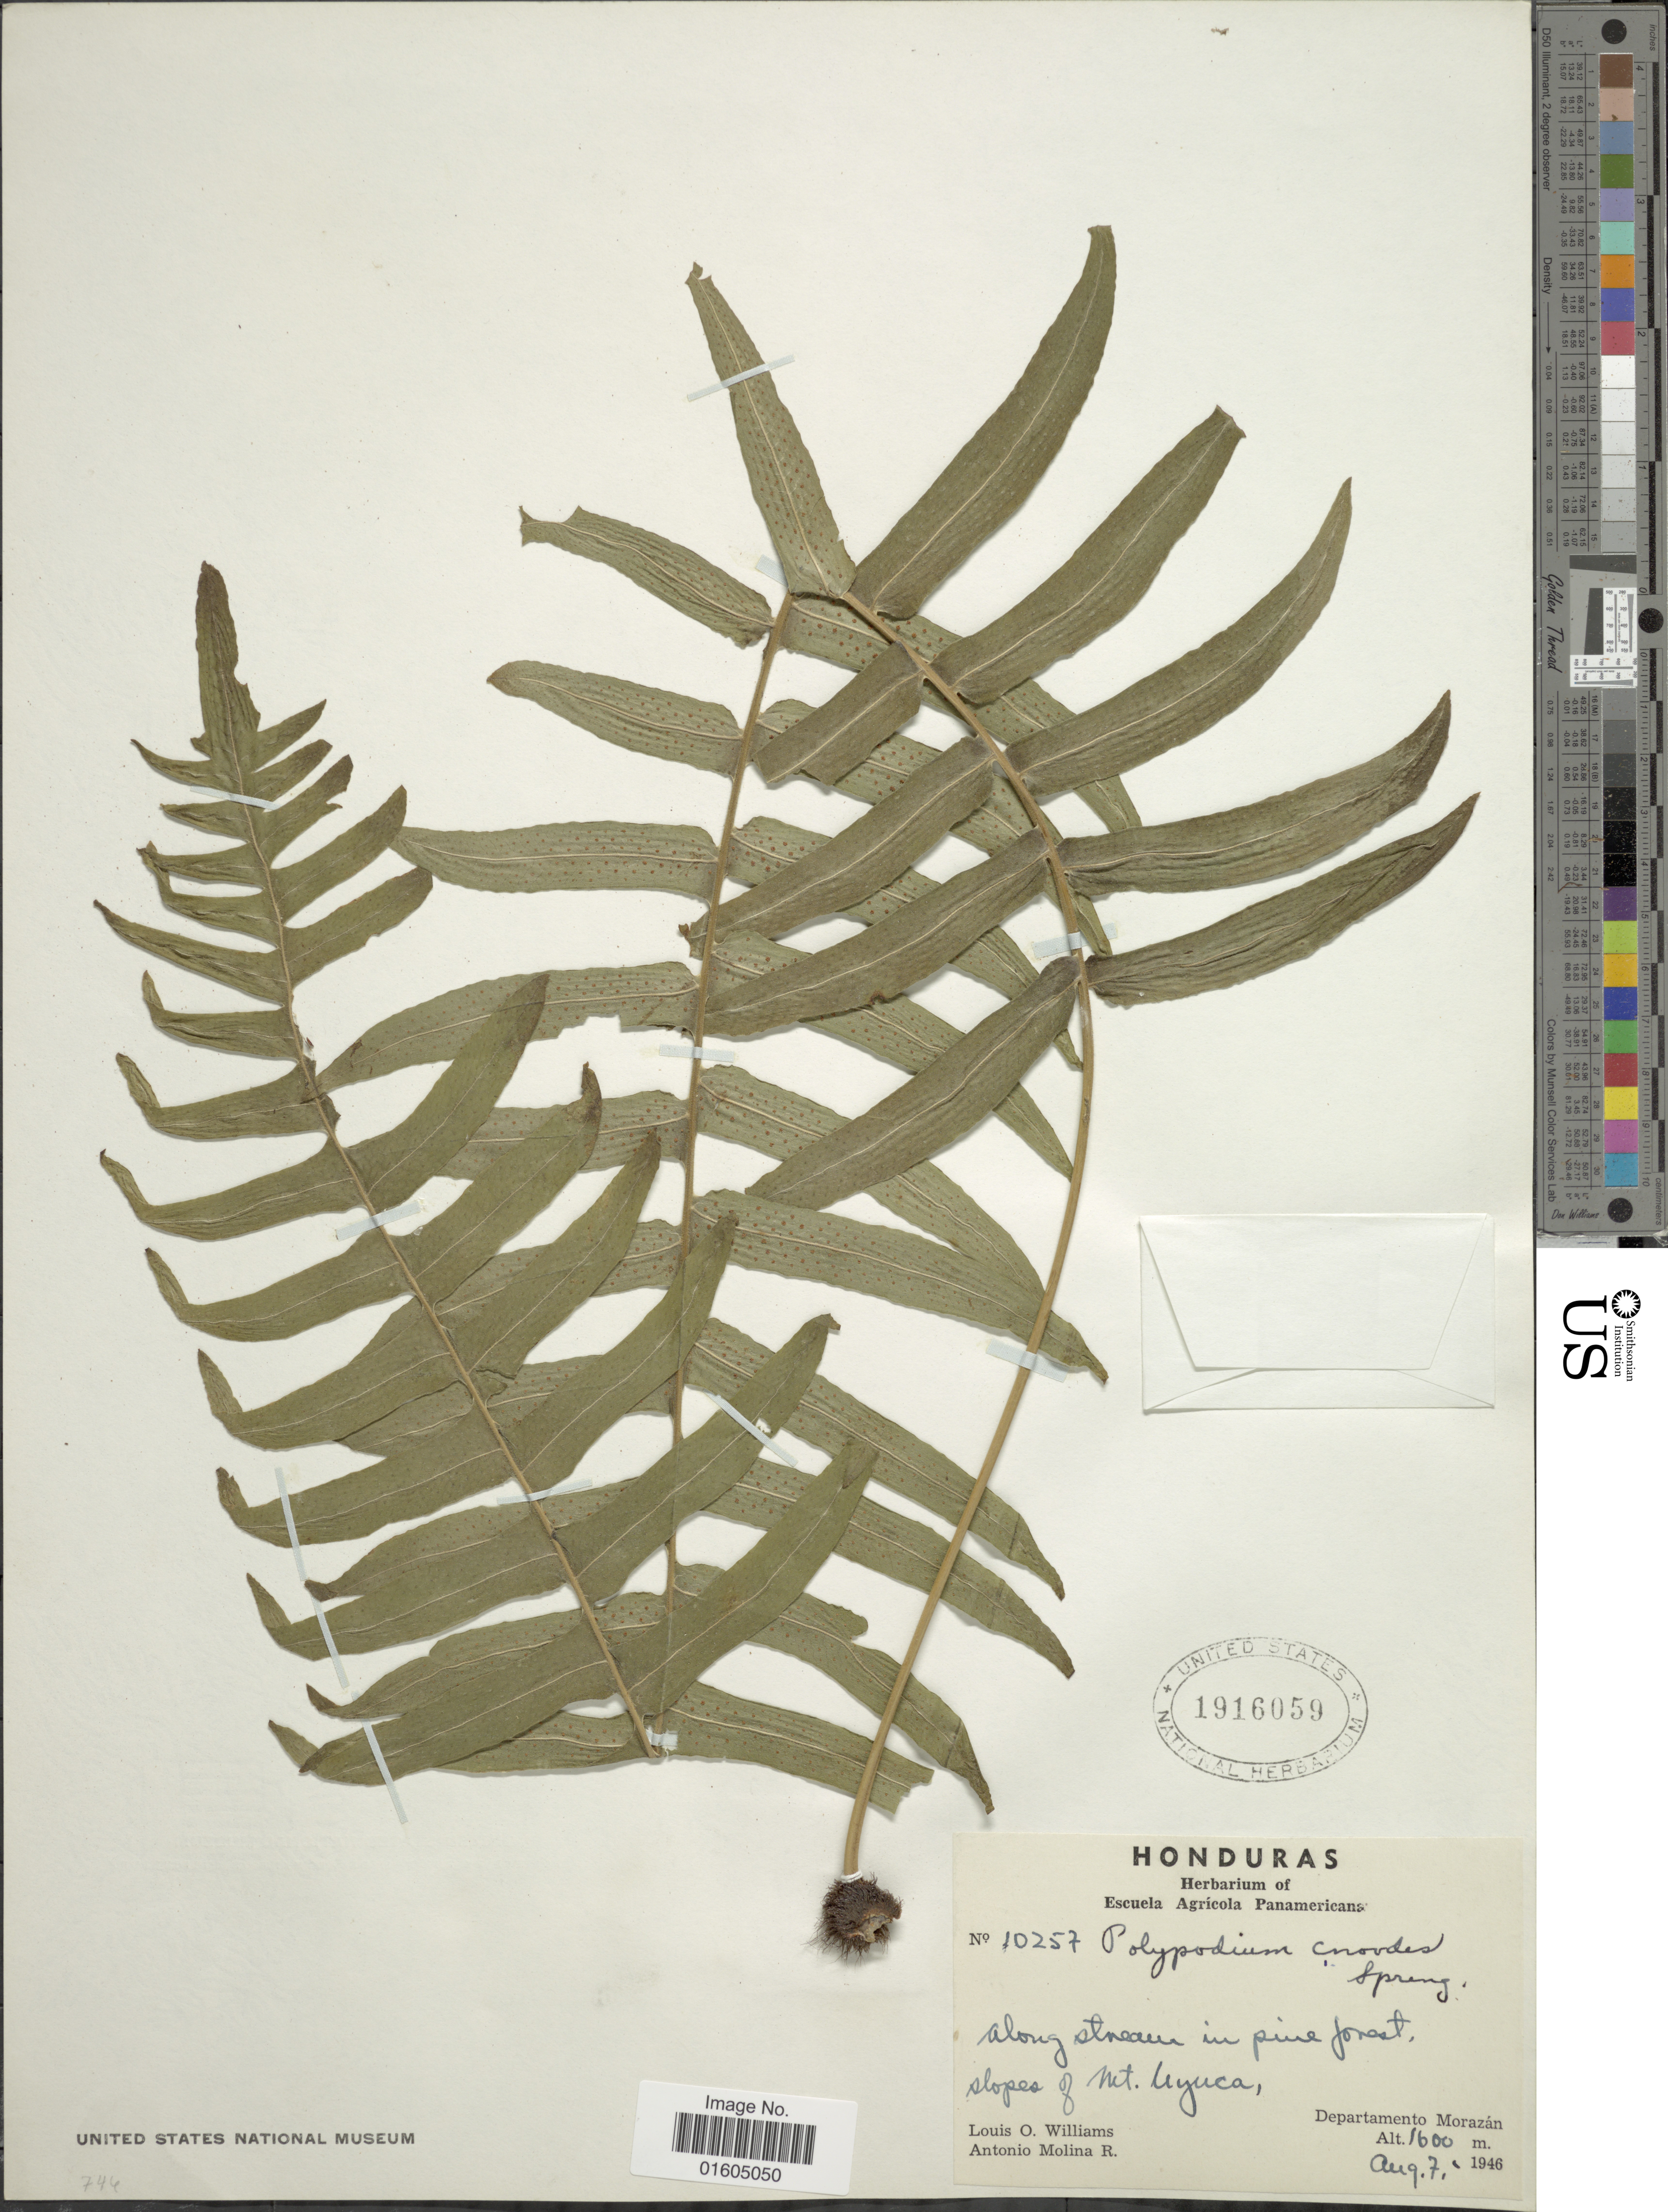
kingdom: Plantae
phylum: Tracheophyta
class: Polypodiopsida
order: Polypodiales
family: Polypodiaceae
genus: Serpocaulon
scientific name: Serpocaulon dissimile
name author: (L.) A.R. Sm.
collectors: L. O. Williams & A. Molina R.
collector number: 10257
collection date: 1946-08-07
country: Honduras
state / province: Fco. Morazán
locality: Honduras. Departamento Morazan. slopes of Mt. Uyuca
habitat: along stream in pine forest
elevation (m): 1600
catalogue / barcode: US 1916059